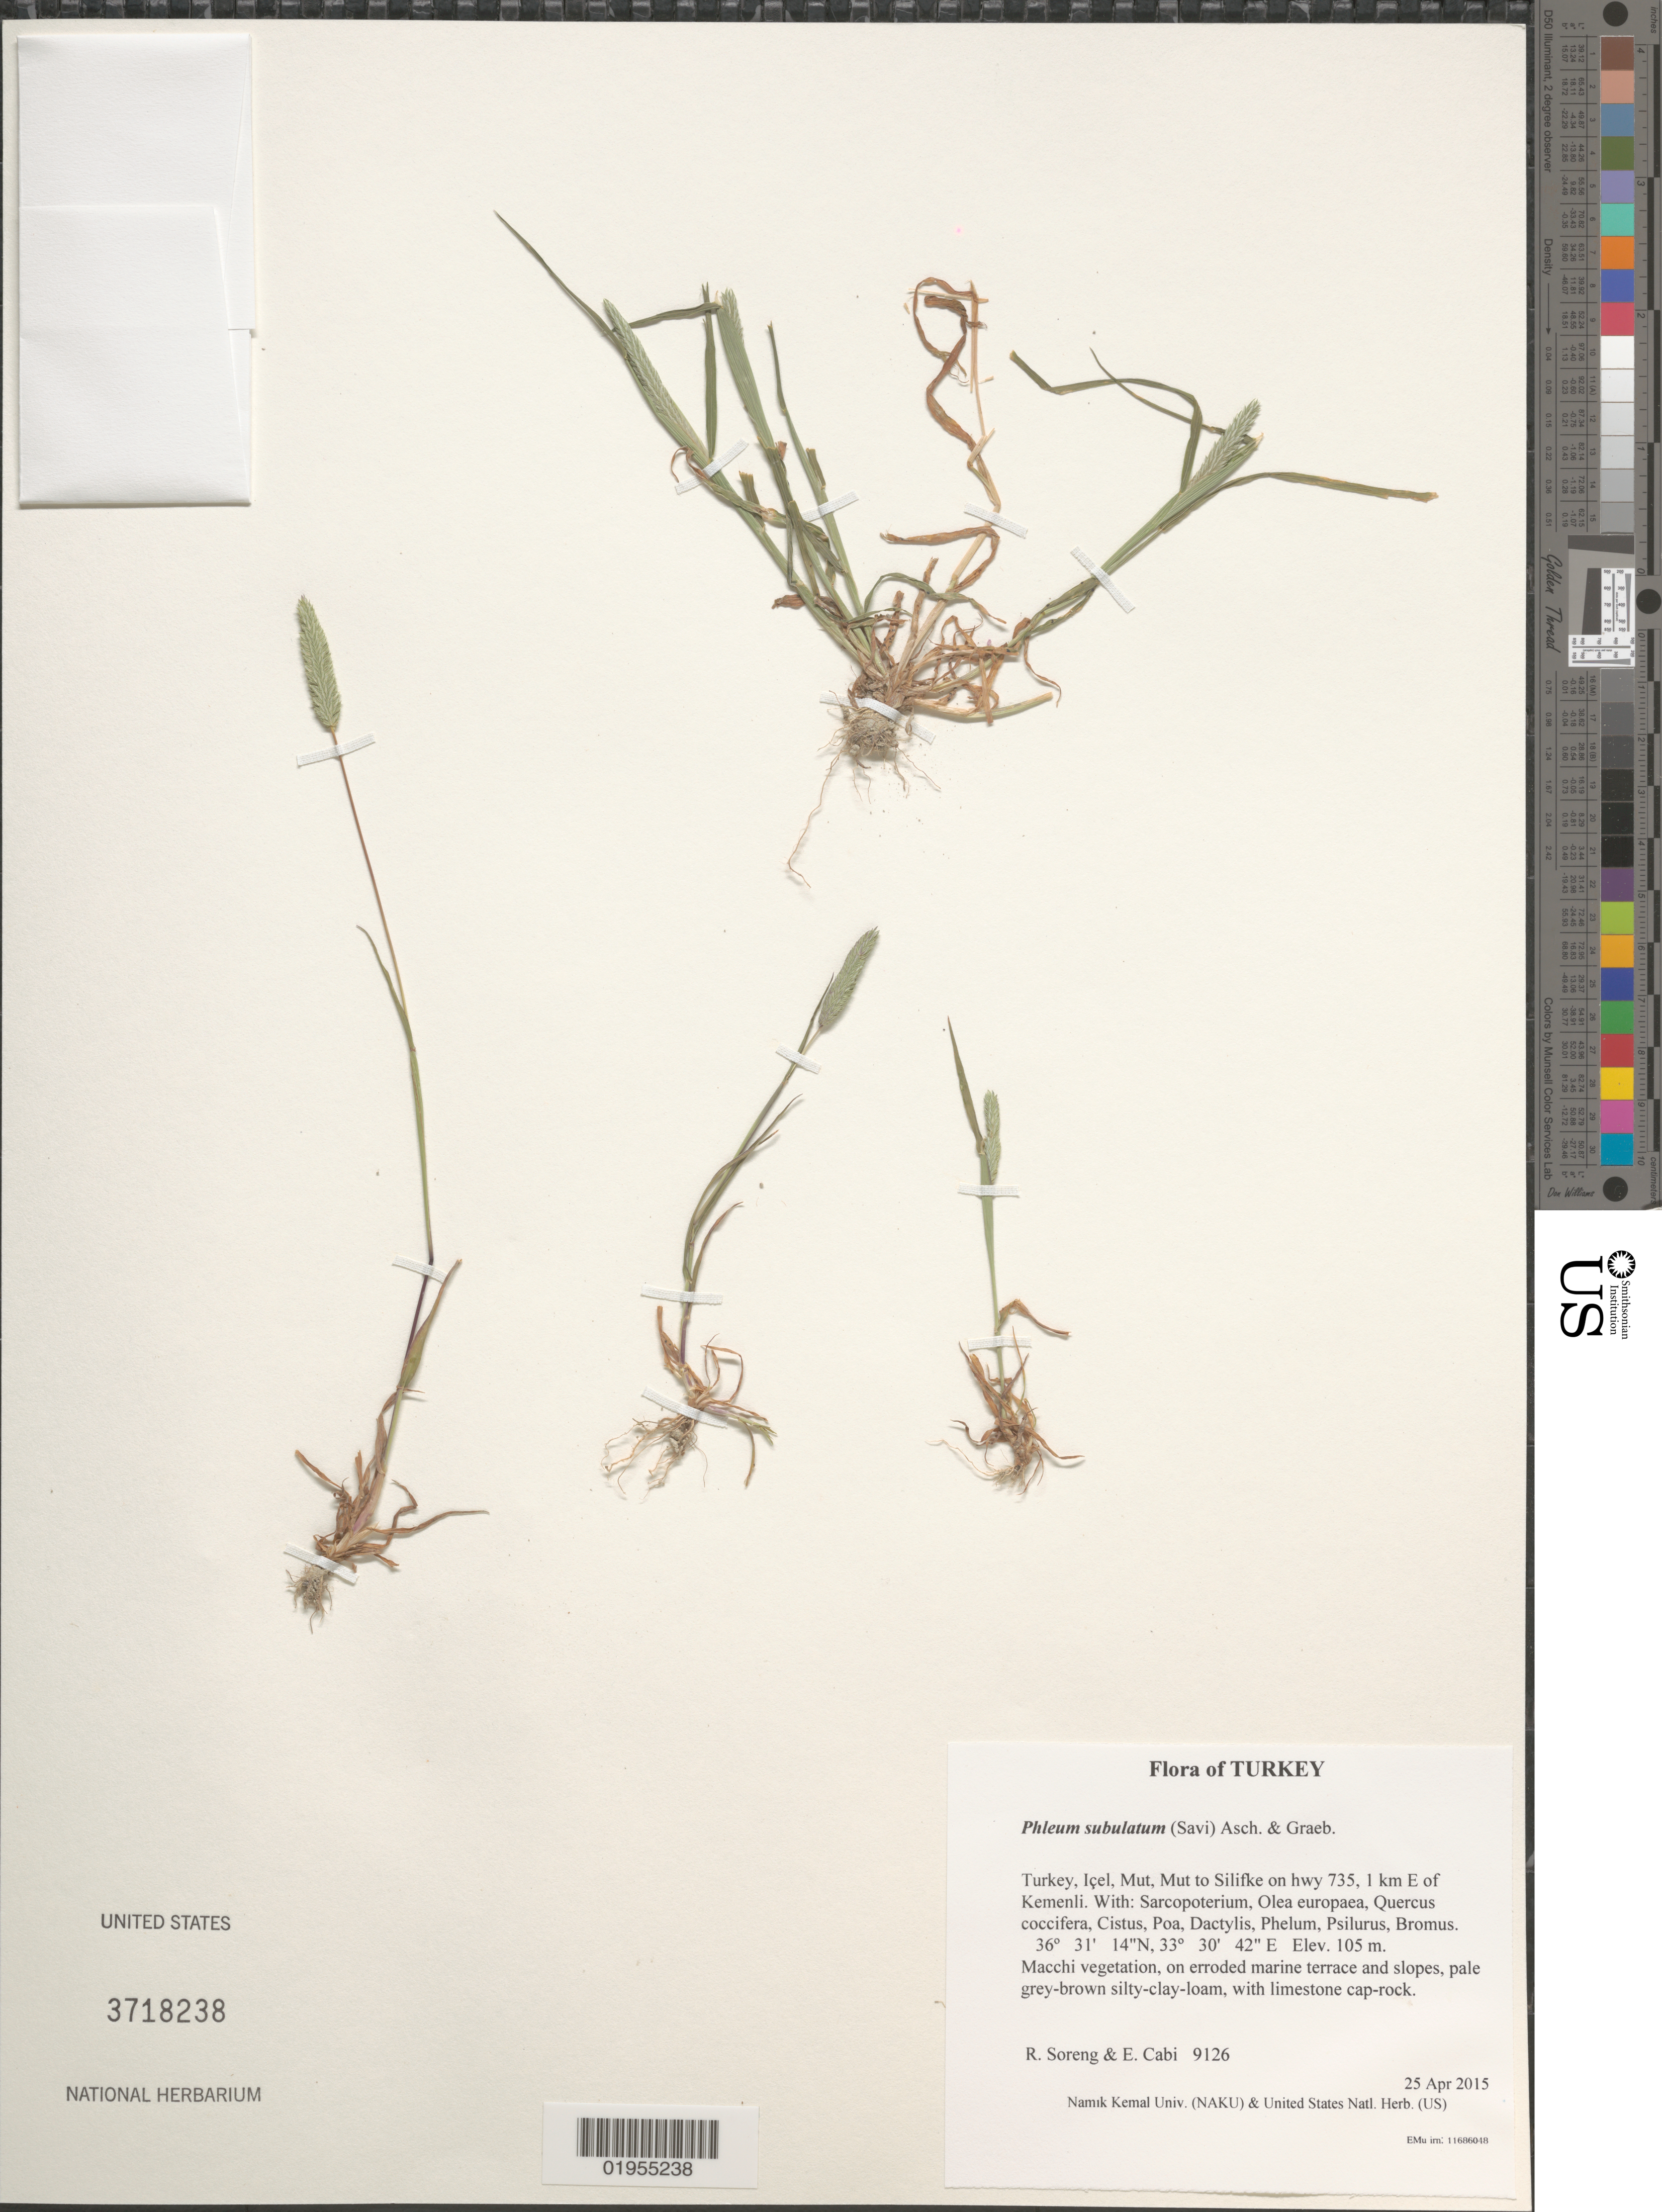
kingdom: Plantae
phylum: Tracheophyta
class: Liliopsida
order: Poales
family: Poaceae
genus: Phleum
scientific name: Phleum subulatum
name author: (Savi) Asch. & Graeb.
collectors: R. J. Soreng & E. Cabi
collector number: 9126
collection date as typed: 2015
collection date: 2015-04-25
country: Turkey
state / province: Mersin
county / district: Mut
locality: Mut to Silifke on hwy 735, 1 km E of Kemenli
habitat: Macchi vegetation, on erroded marine terrace and slopes, pale grey-brown silty-clay-loam, with limestone cap-rock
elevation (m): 105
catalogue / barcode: US 3718238